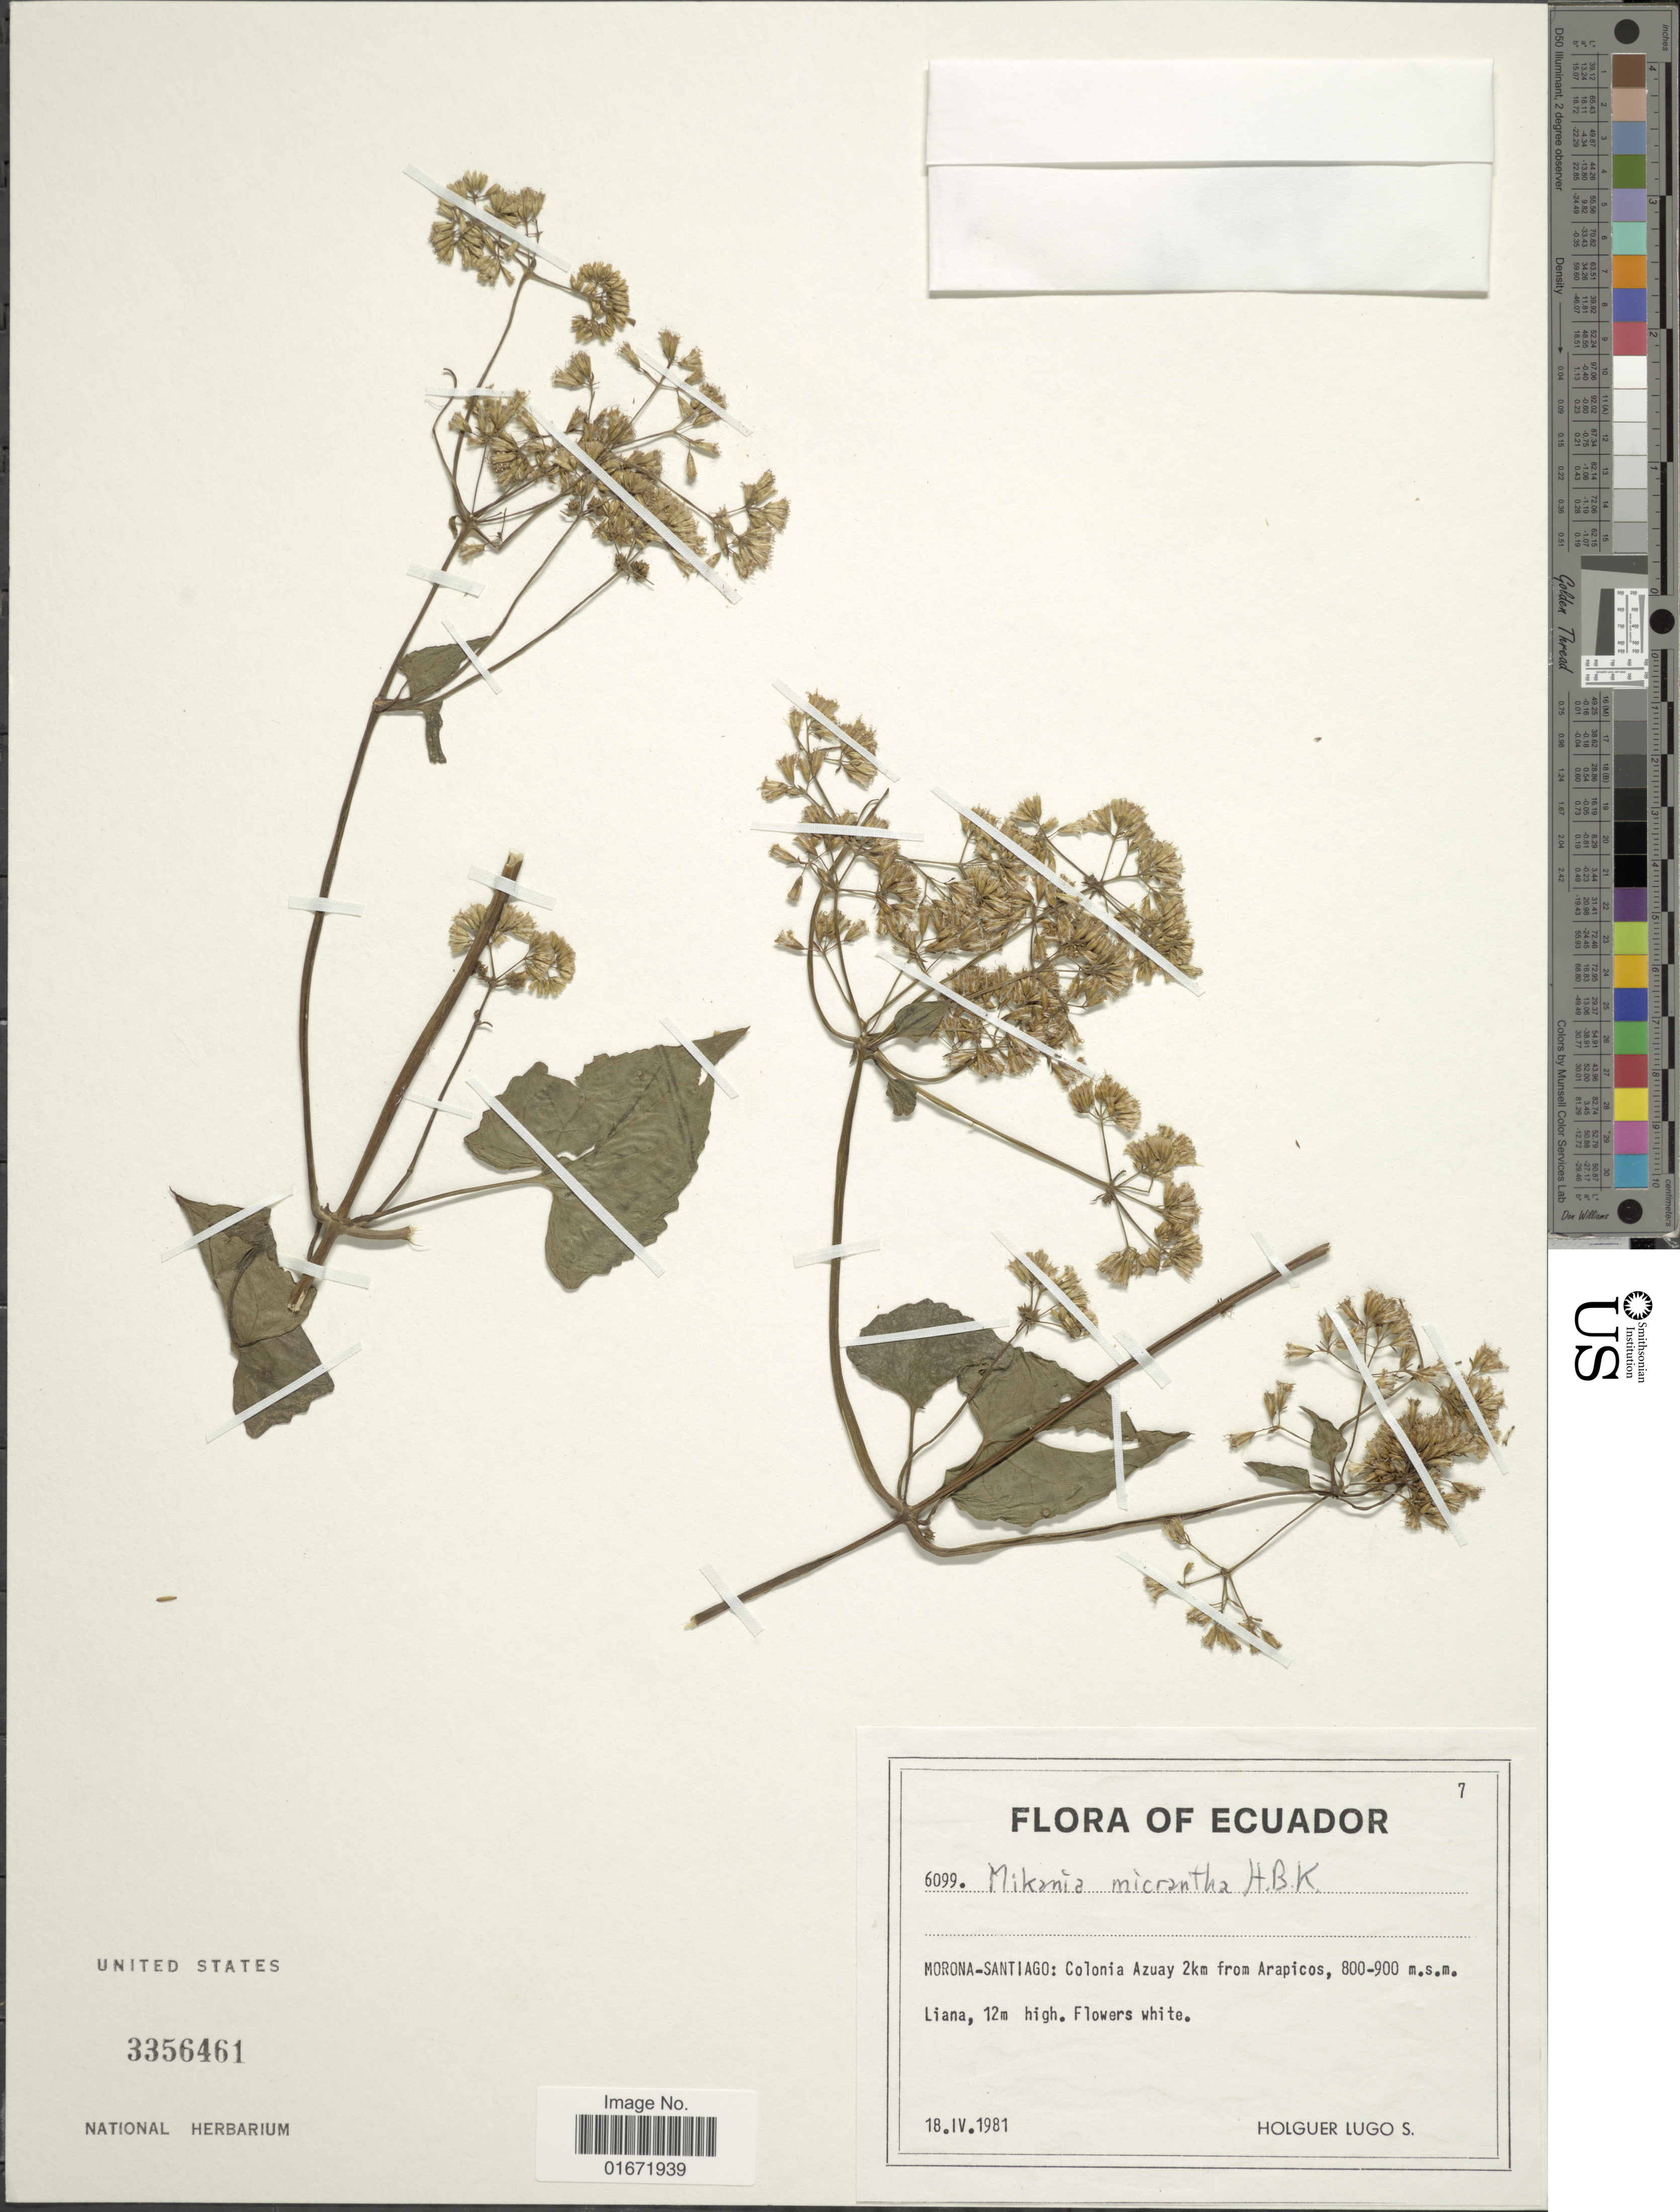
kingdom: Plantae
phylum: Tracheophyta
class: Magnoliopsida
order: Asterales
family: Asteraceae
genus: Mikania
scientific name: Mikania micrantha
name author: Kunth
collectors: H. Lugo S.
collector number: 6099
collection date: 1981-04-18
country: Ecuador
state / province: Morona-Santiago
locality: Morona-Santiago: Colonia Azuay 2km from Arapicos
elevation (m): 800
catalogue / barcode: US 3356461